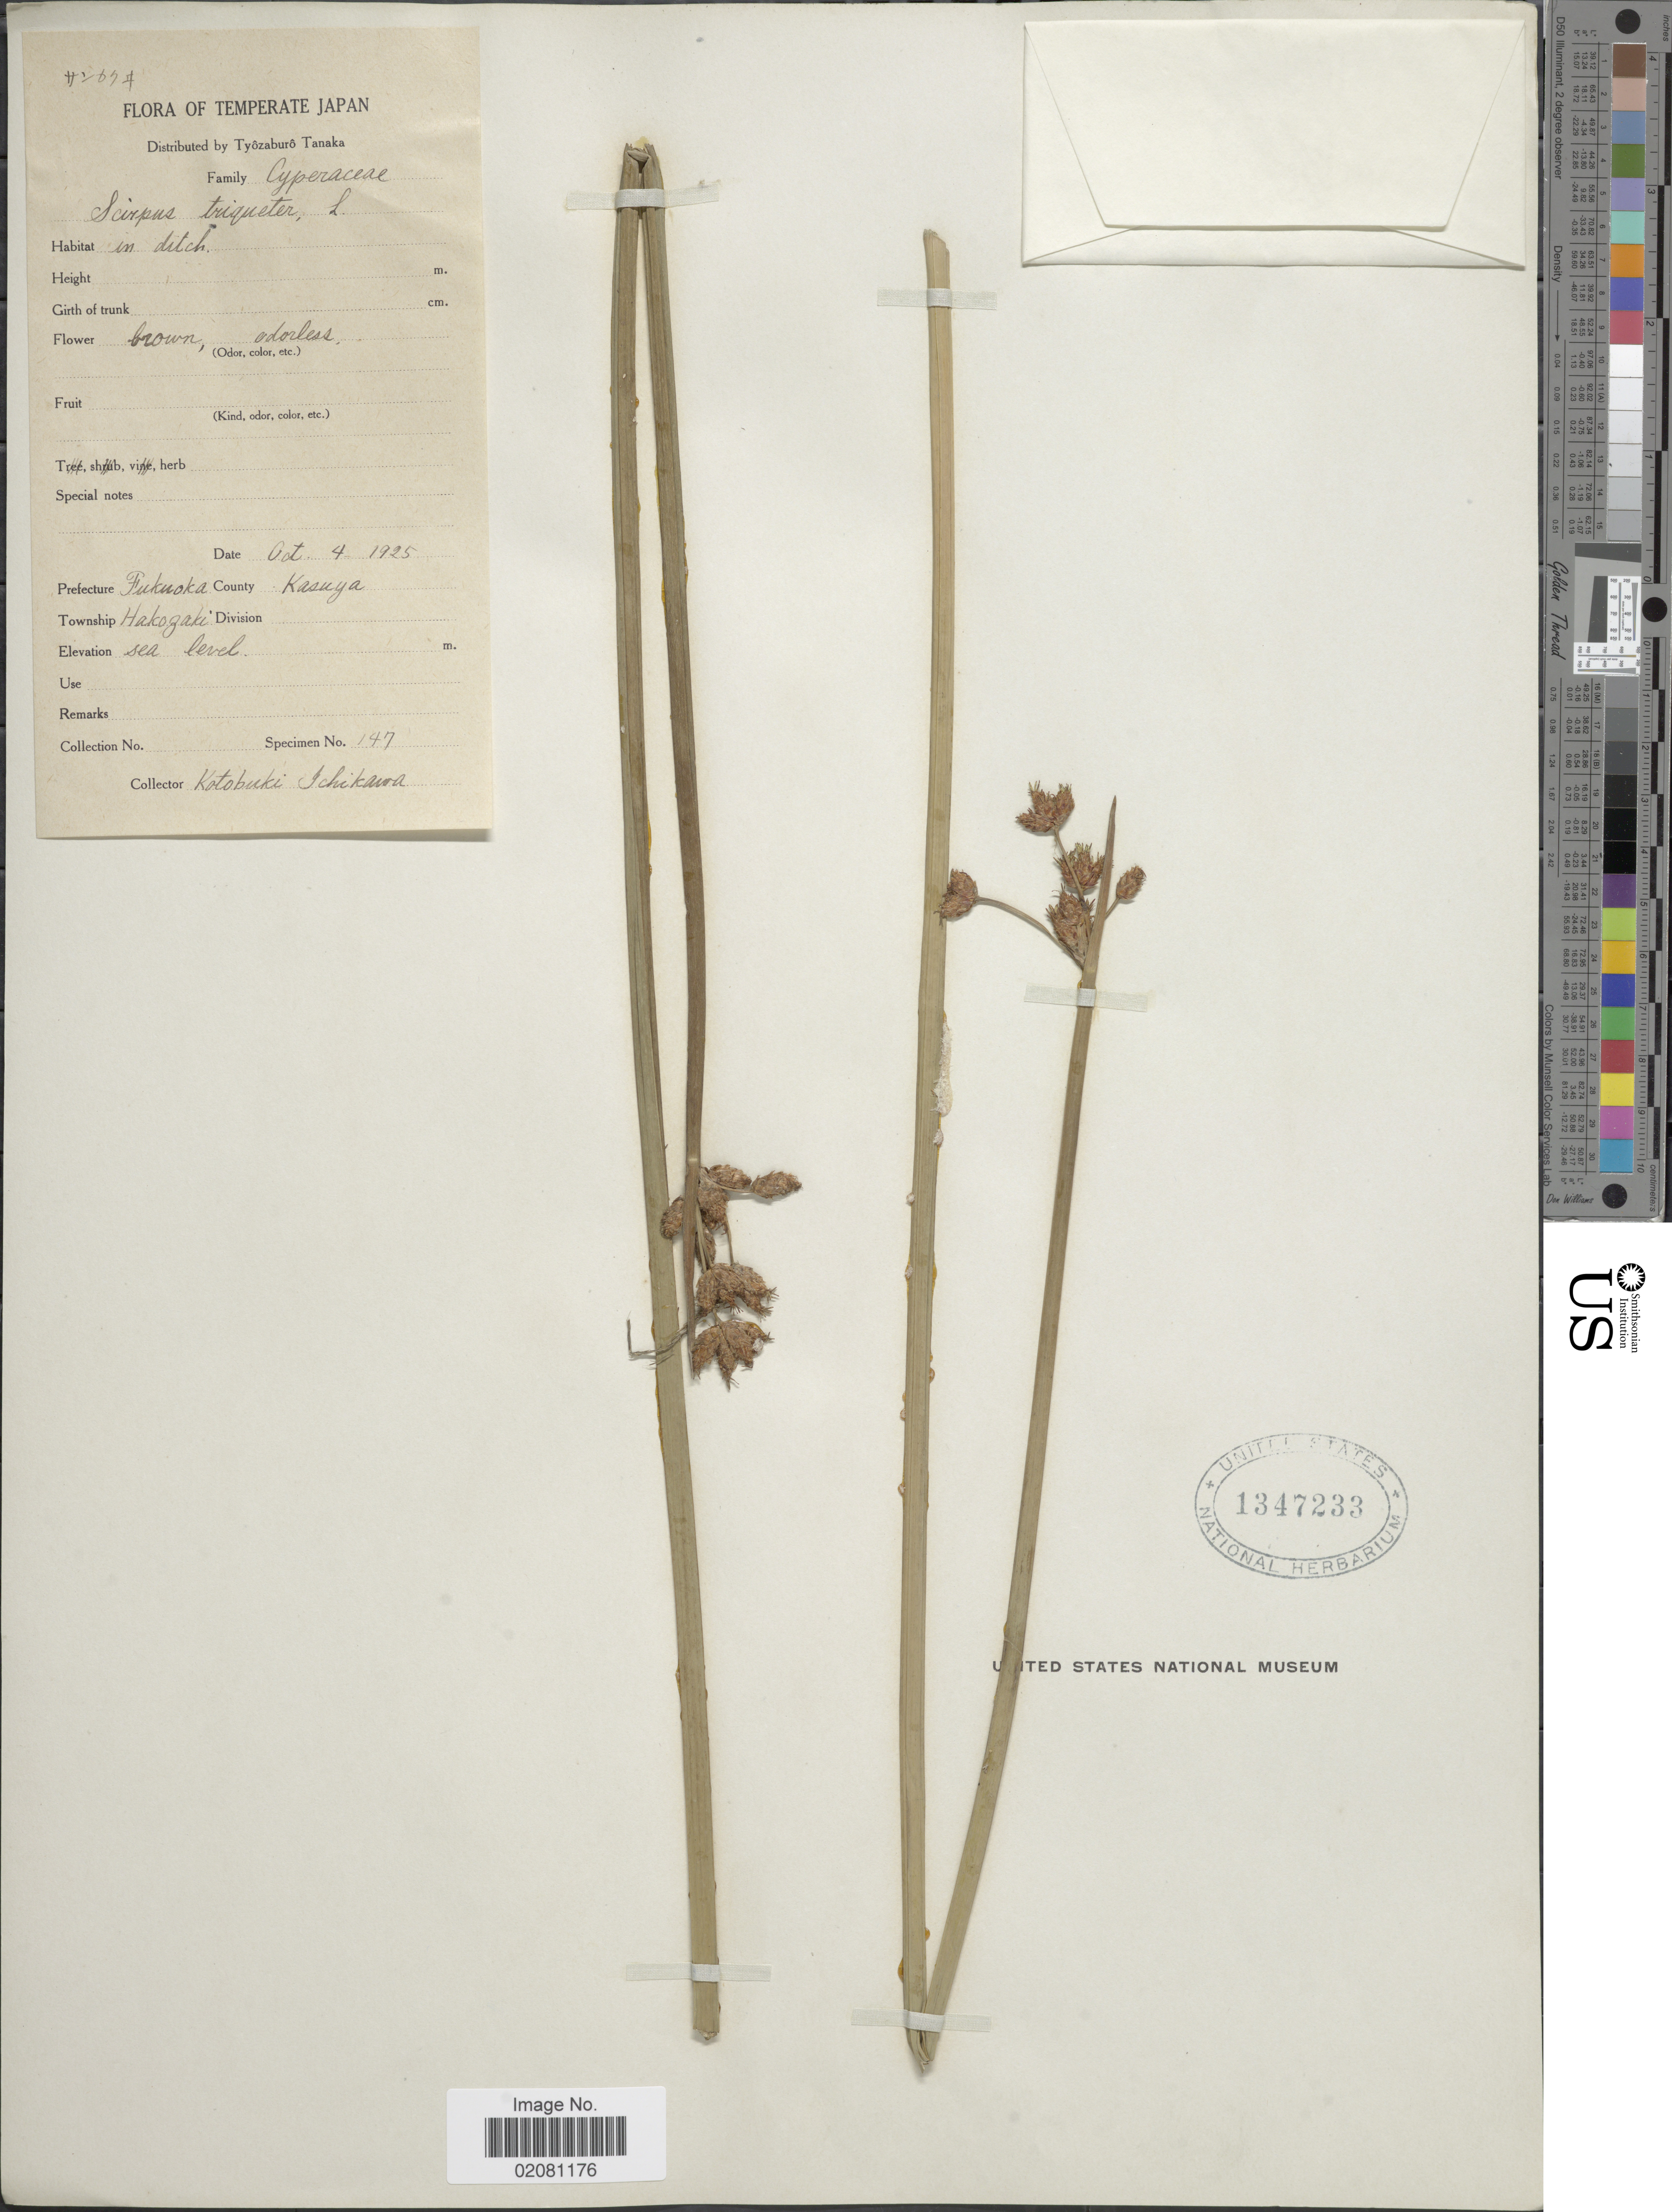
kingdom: Plantae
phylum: Tracheophyta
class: Liliopsida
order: Poales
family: Cyperaceae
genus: Schoenoplectus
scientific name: Schoenoplectus triqueter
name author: (L.) Palla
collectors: K. Ichikawa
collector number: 147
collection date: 1925-10-04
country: Japan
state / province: Hukuoka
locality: Prefecture Fukuoka, County Kasuya, Township Hakogaki, Temperate Japan.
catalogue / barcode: US 1347233